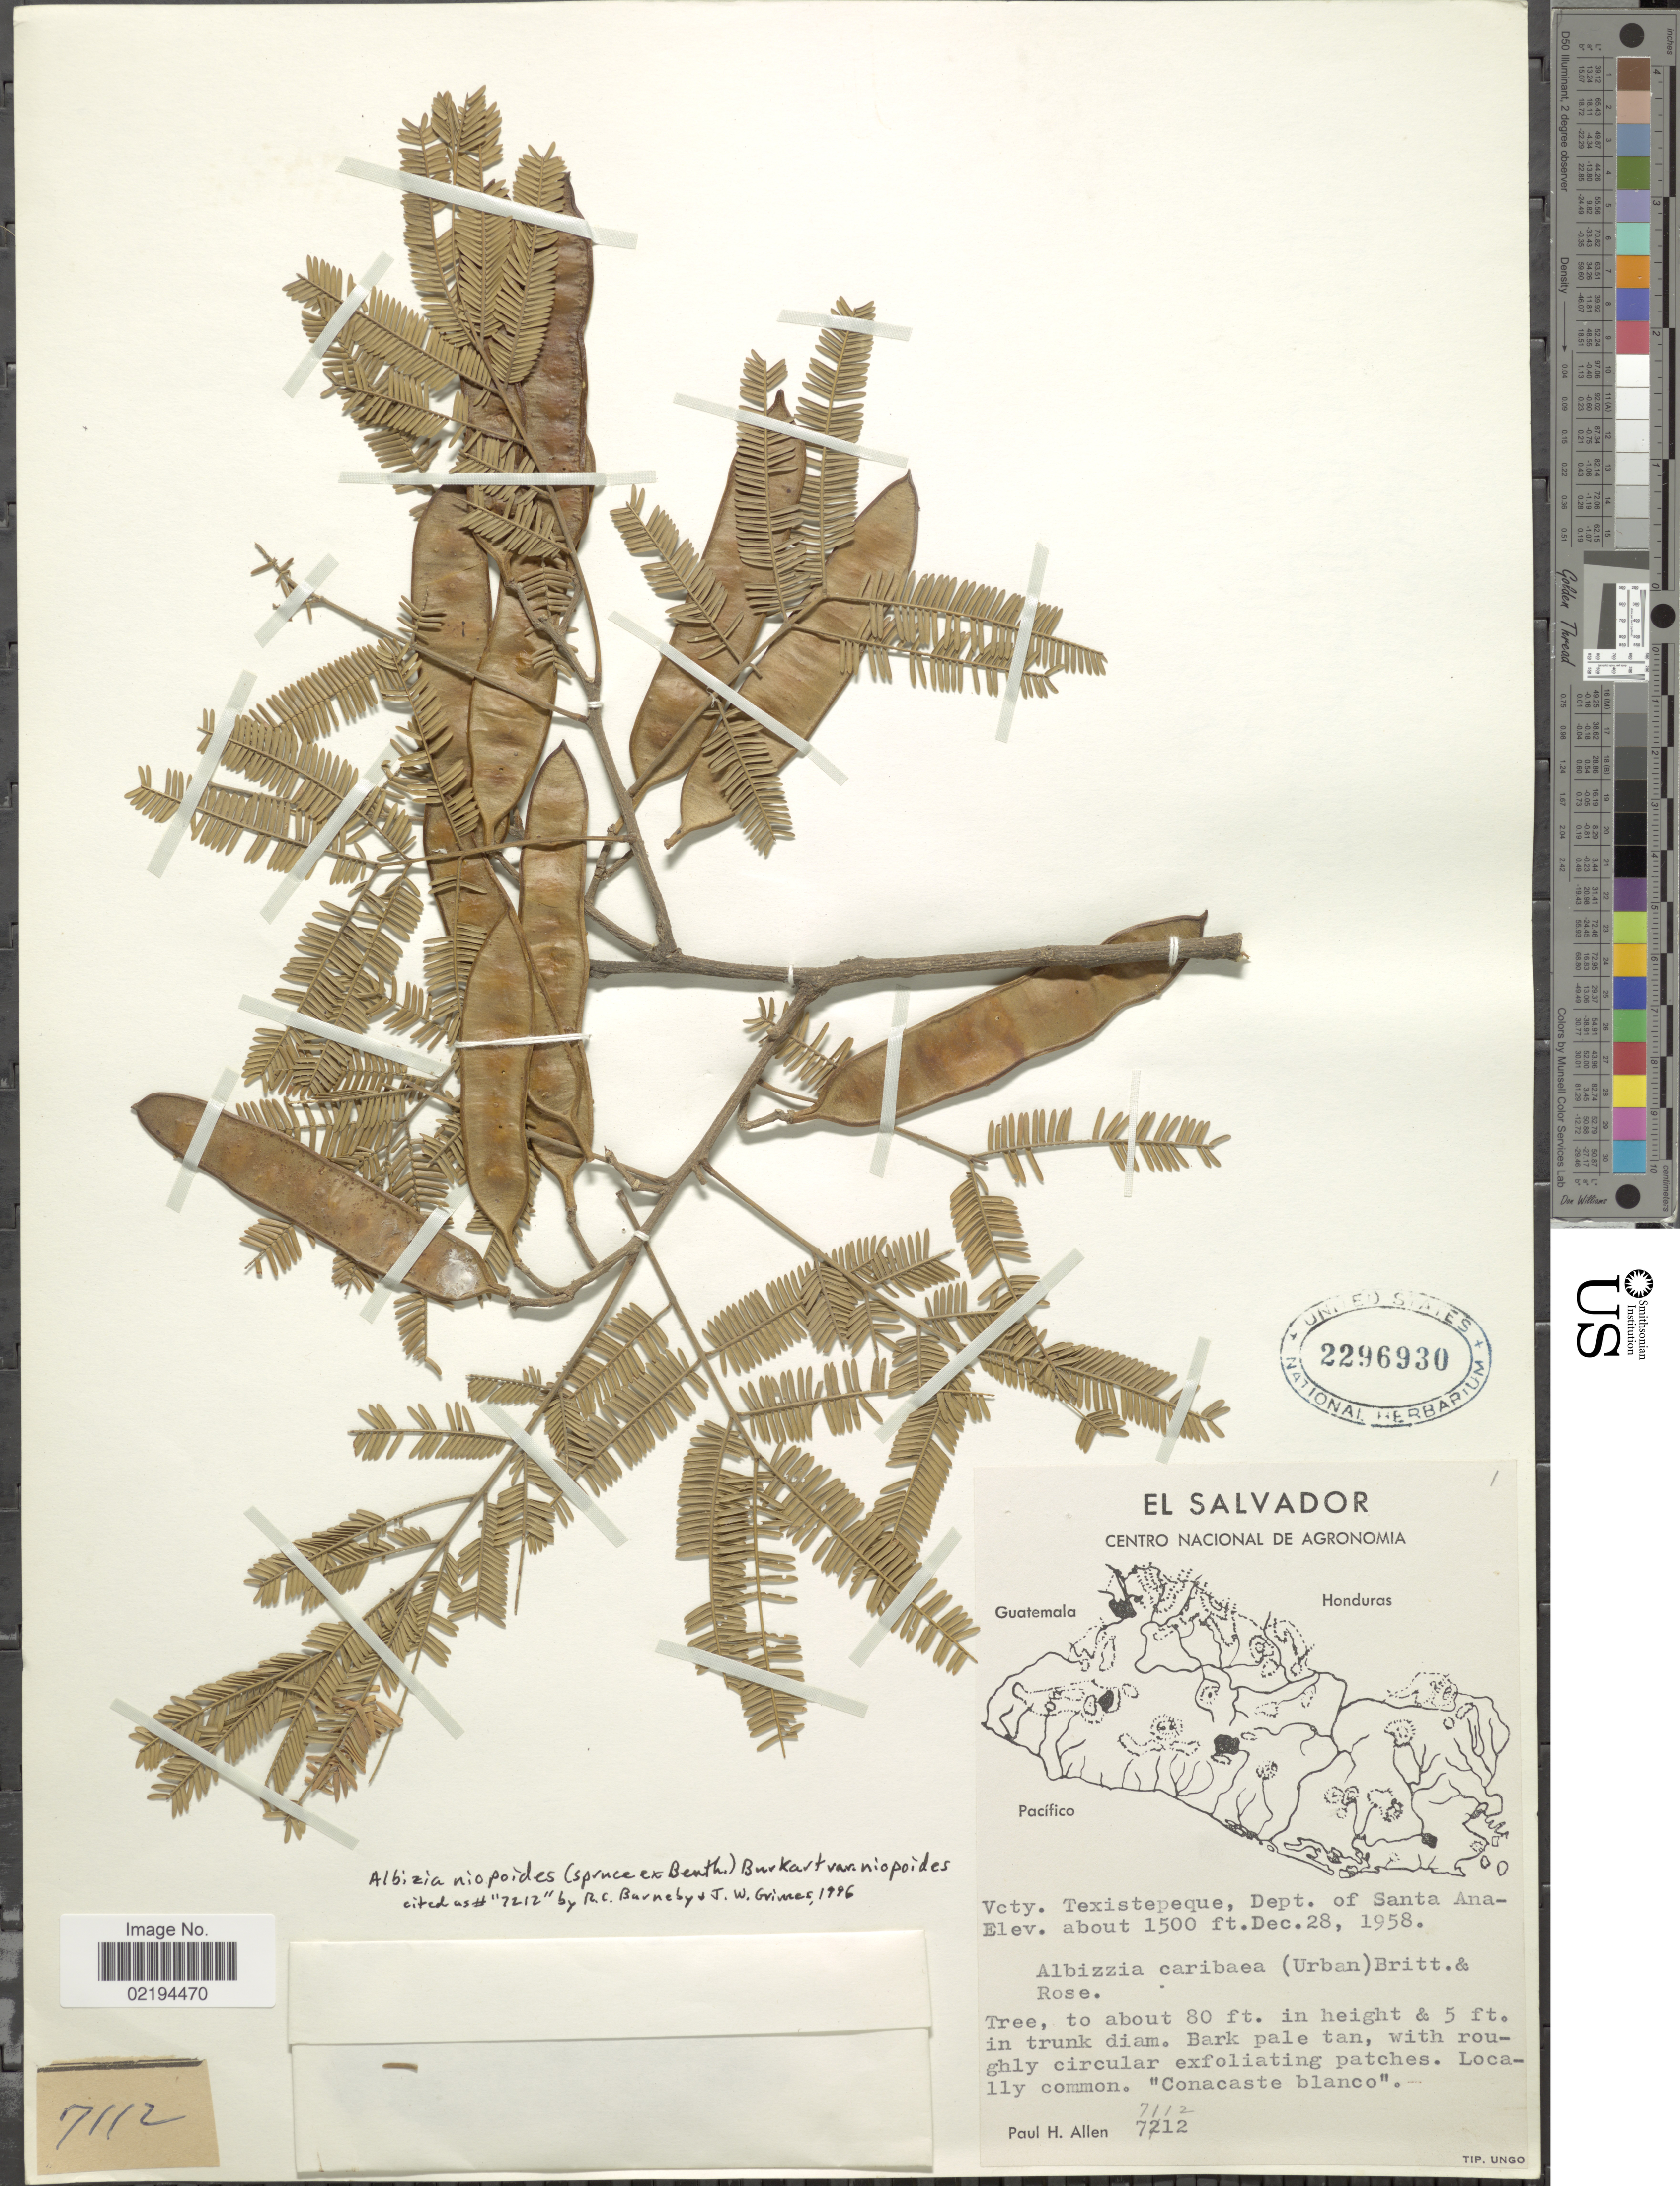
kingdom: Plantae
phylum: Tracheophyta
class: Magnoliopsida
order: Fabales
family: Fabaceae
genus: Pseudalbizzia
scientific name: Pseudalbizzia niopoides var. niopoides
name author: (Spruce ex Benth.) Koenen & Duno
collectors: P. H. Allen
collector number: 7112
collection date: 1958-12-28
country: El Salvador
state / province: Santa Ana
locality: Vctu. Texistepeque.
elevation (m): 457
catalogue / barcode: US 2296930